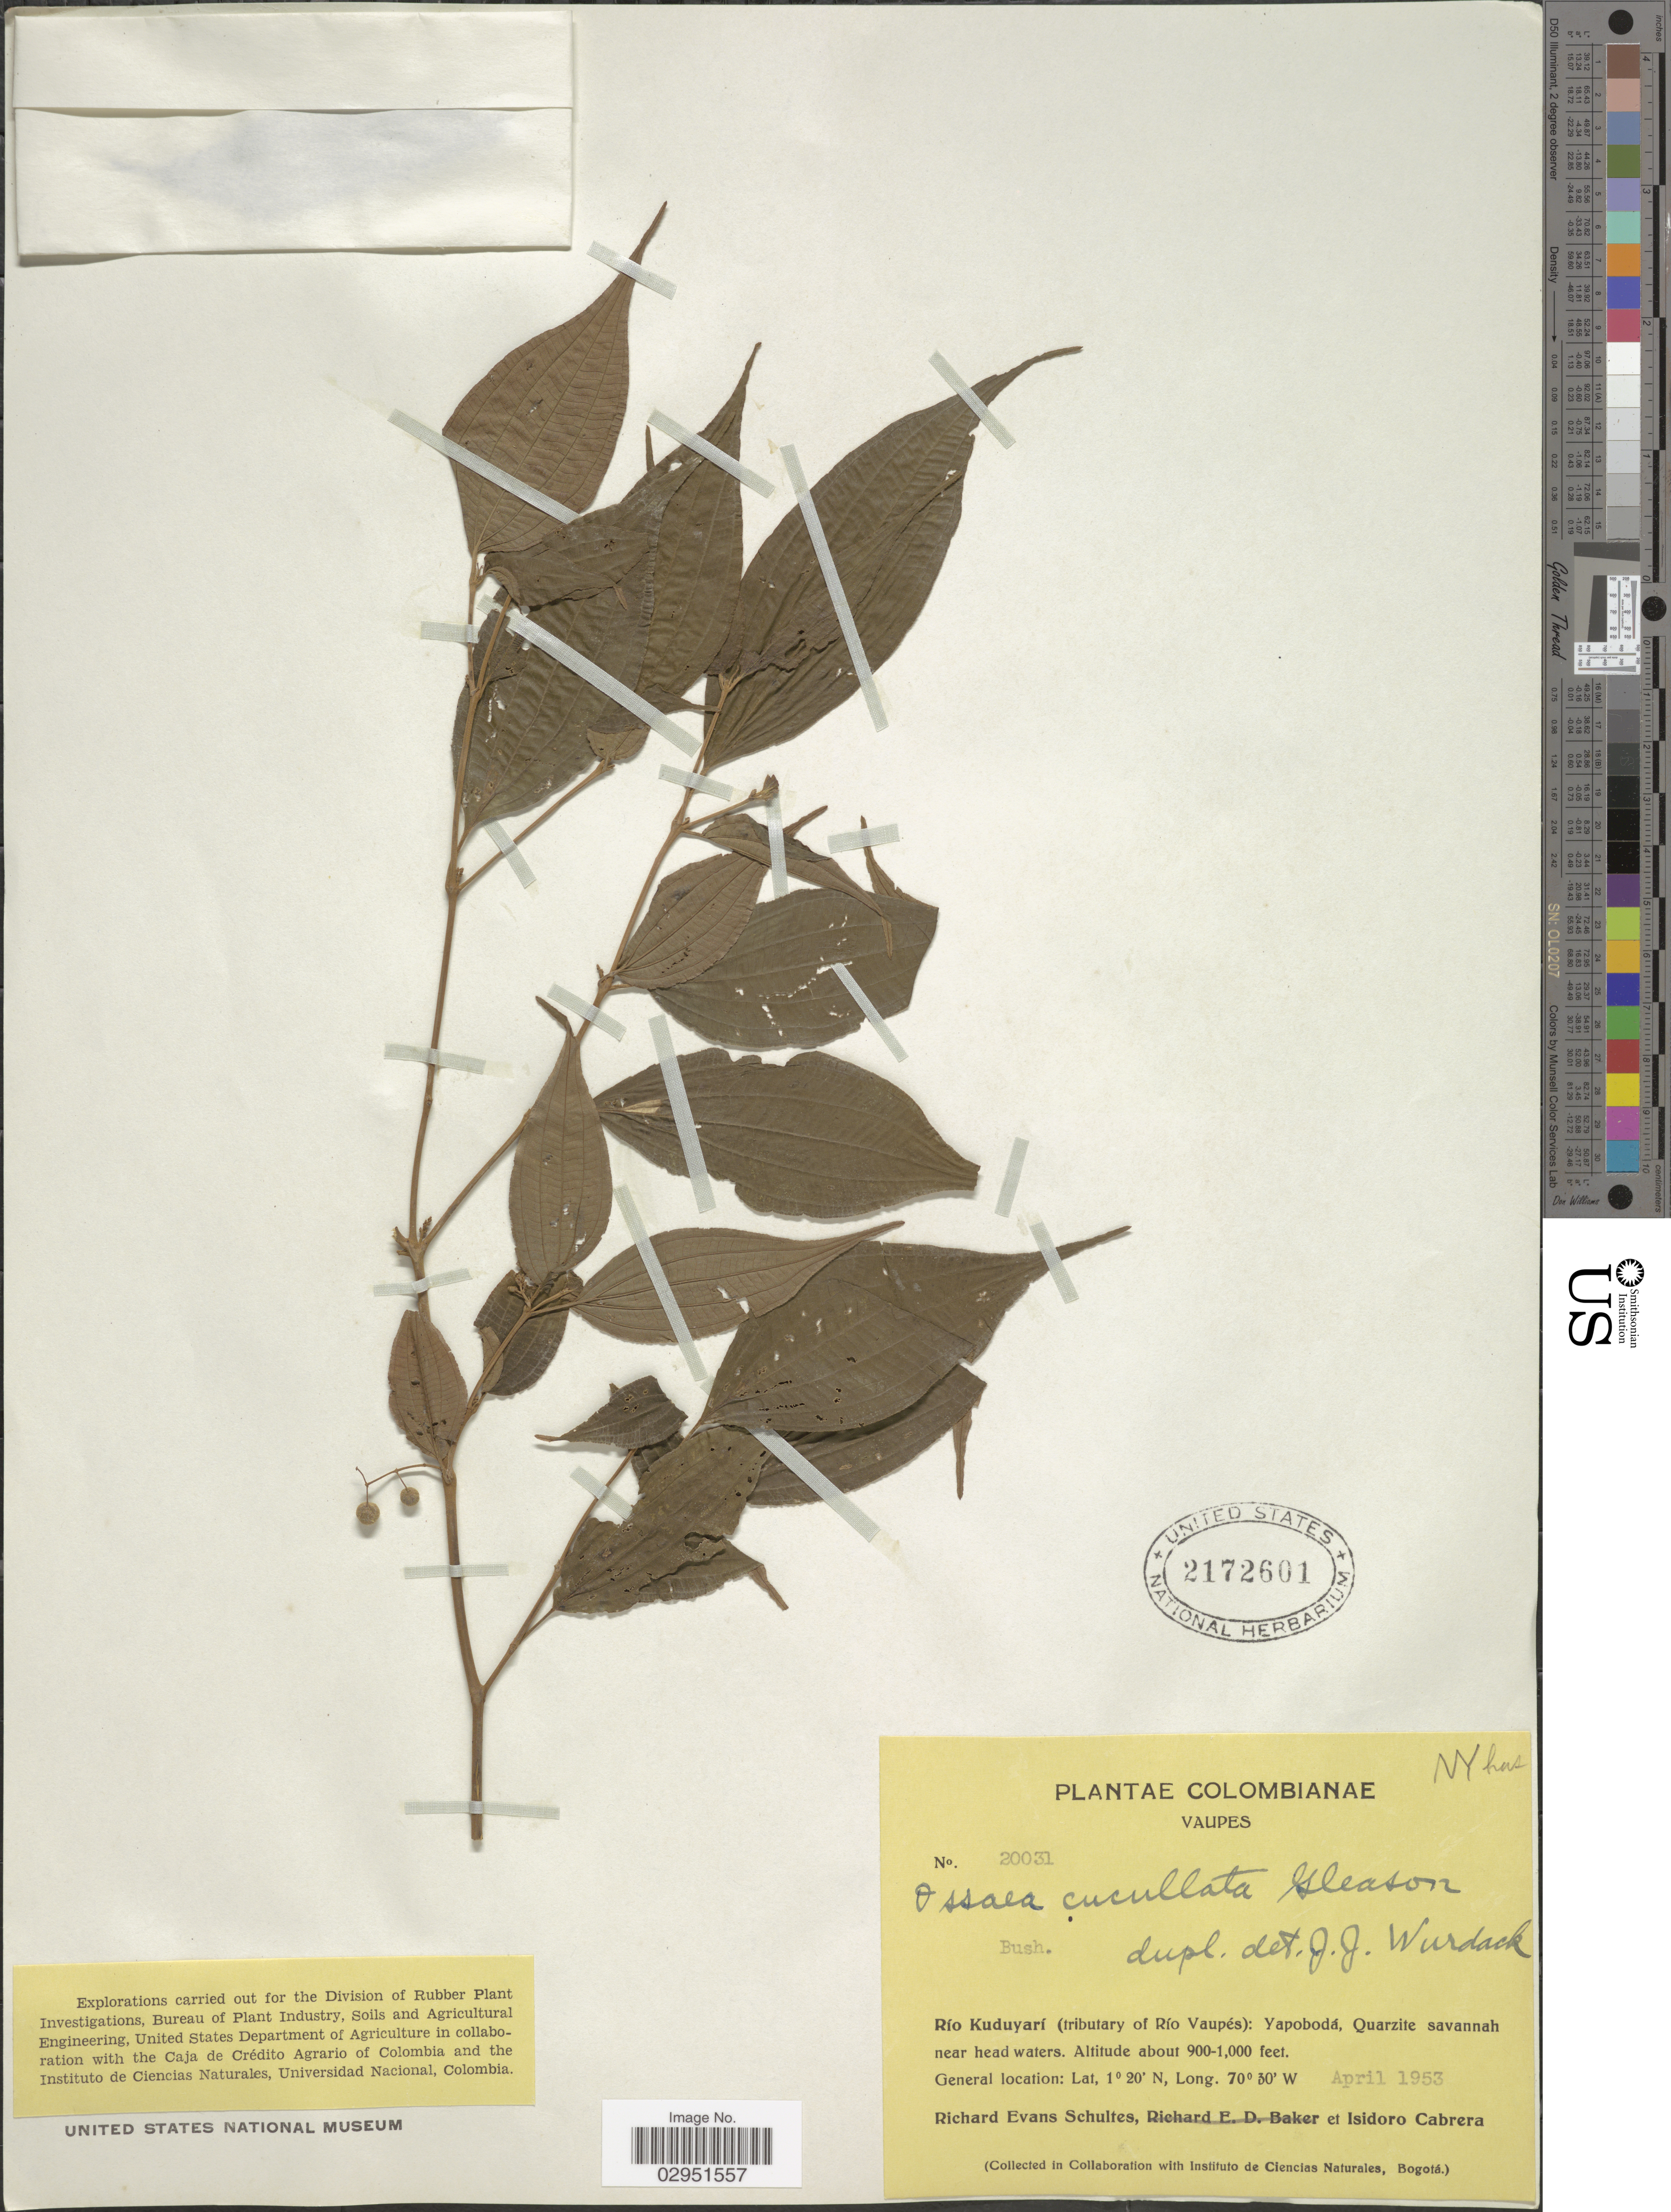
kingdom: Plantae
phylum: Tracheophyta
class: Magnoliopsida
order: Myrtales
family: Melastomataceae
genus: Ossaea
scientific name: Ossaea cucullata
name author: Gleason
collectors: R. E. Schultes & I. Cabrera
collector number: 20031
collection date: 1953-04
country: Colombia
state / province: Vaupés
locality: Río Kuduyarí (tributary of Río Vaupés): Yapobodá.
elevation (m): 274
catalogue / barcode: US 2172601